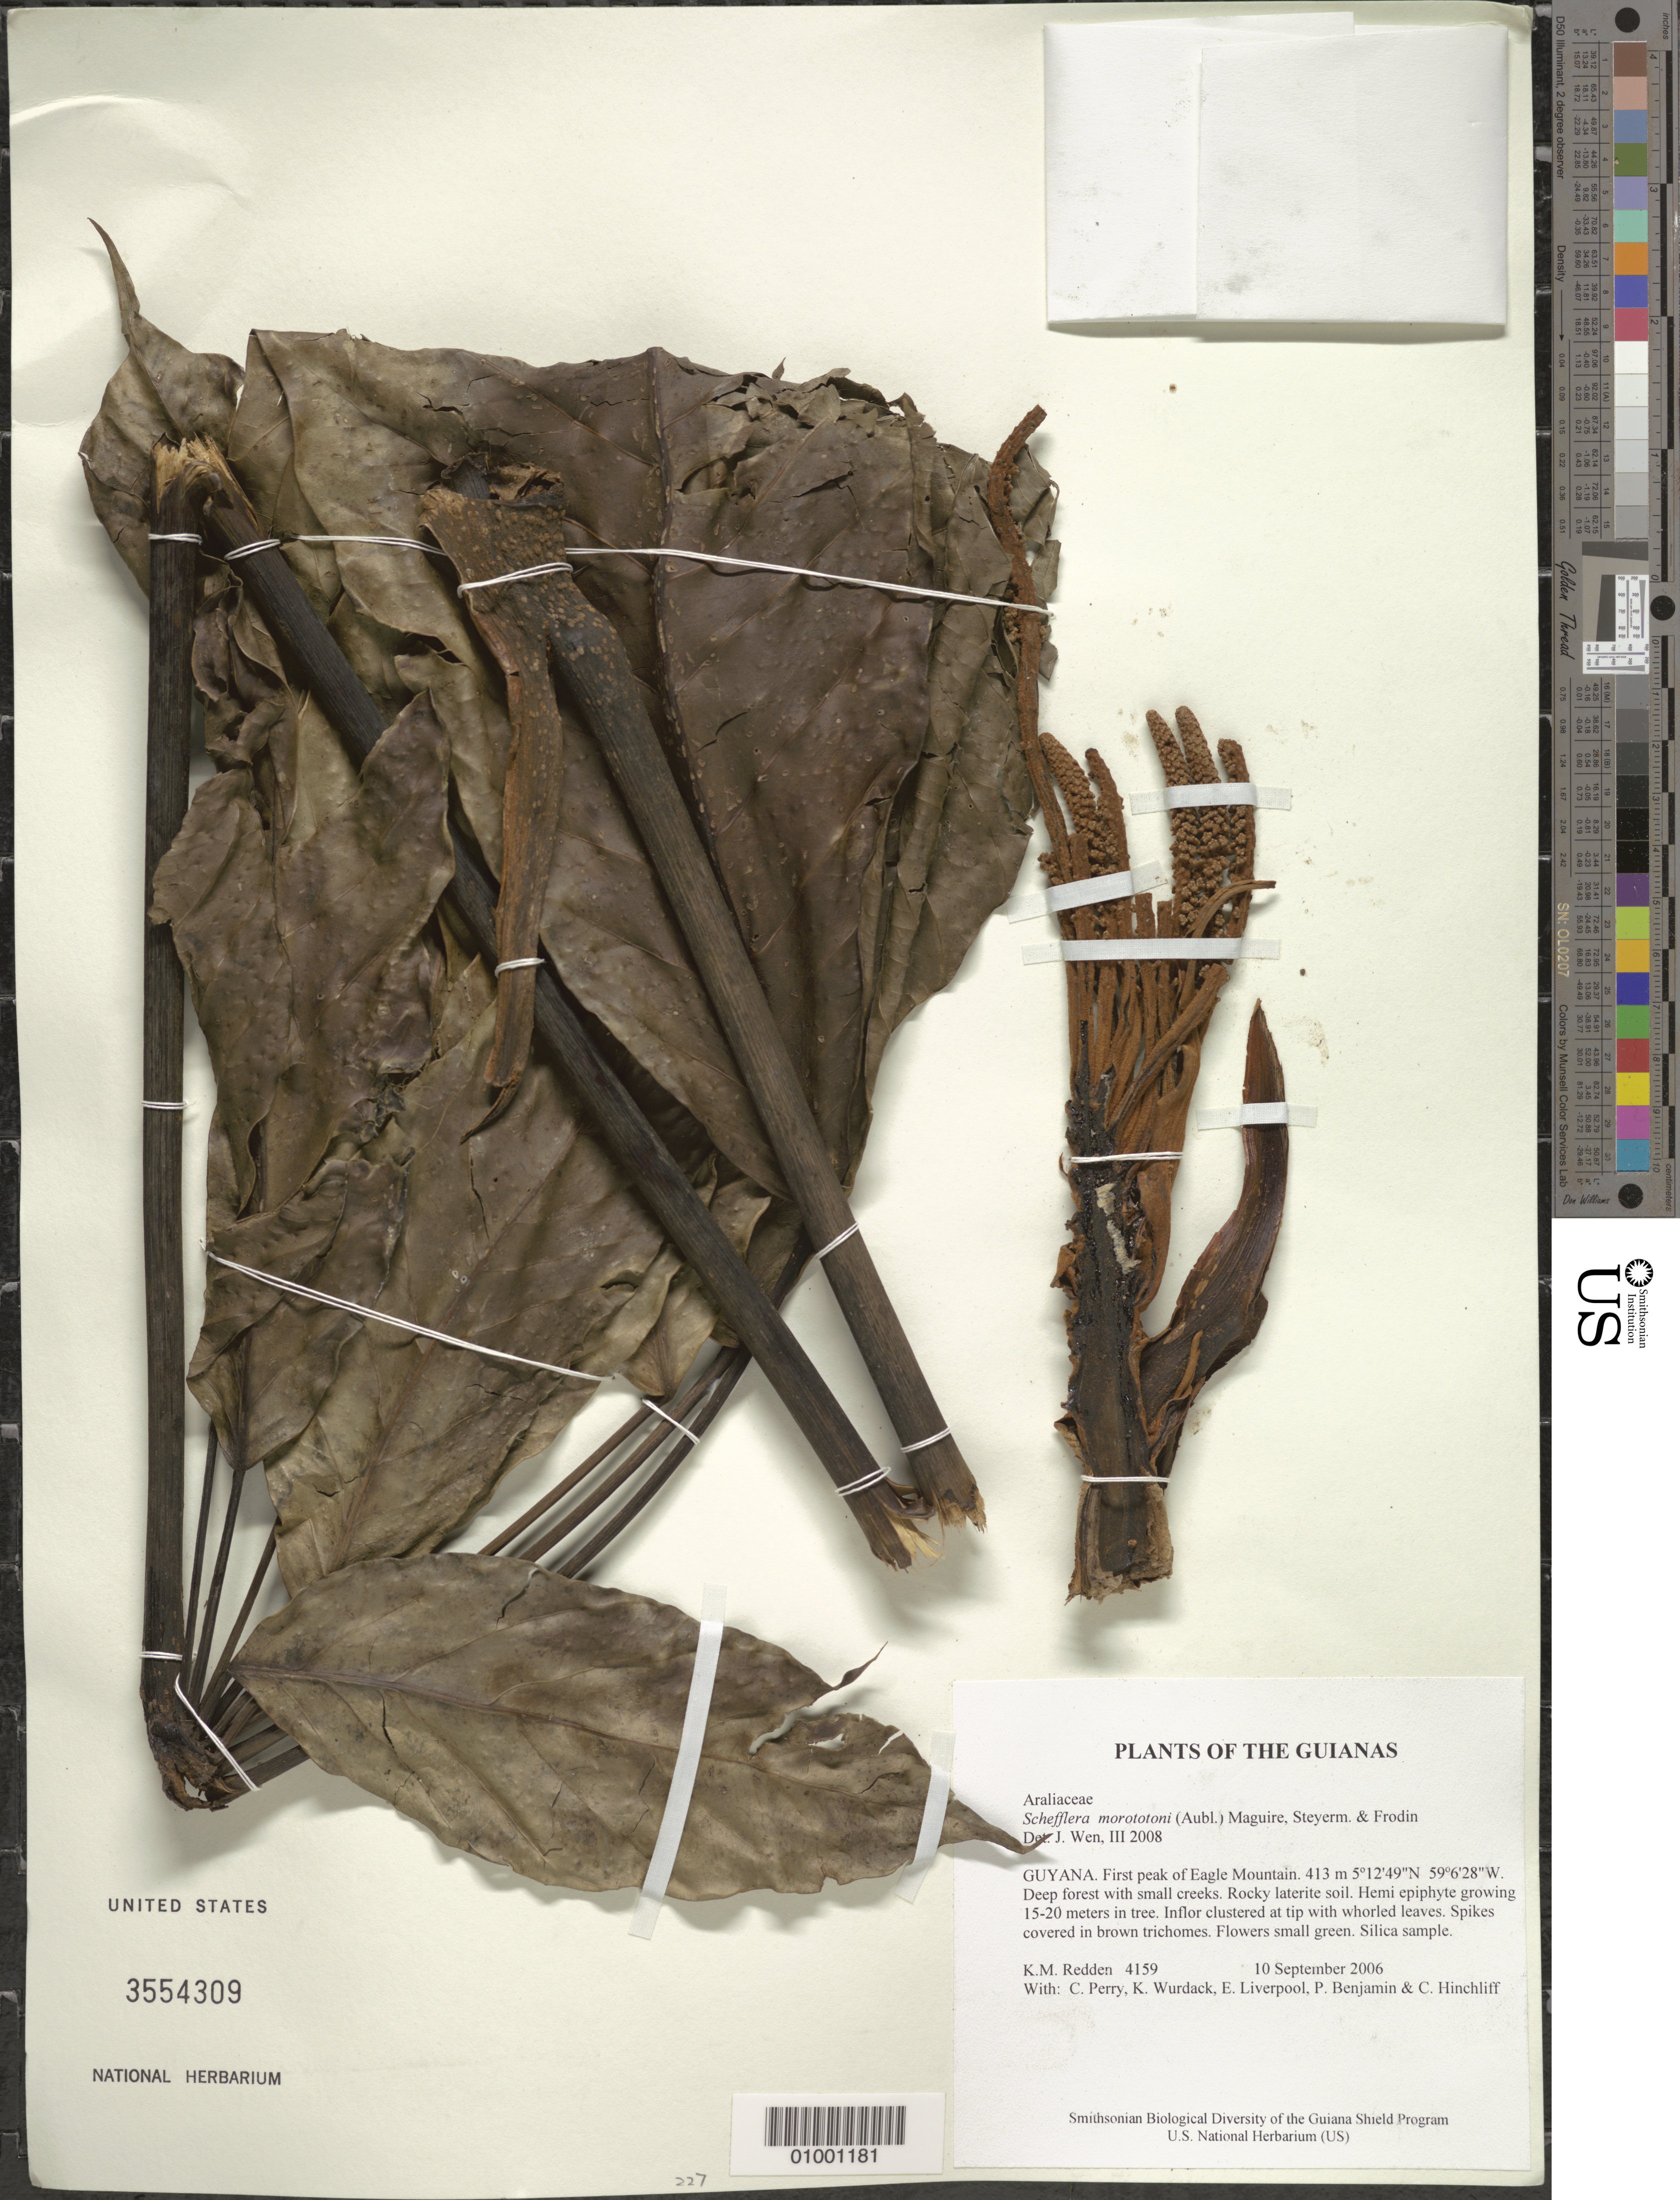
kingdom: Plantae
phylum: Tracheophyta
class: Magnoliopsida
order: Apiales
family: Araliaceae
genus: Schefflera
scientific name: Schefflera morototoni (Aubl.) Maguire, Steyerm. & Frodin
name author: (Aubl.) Maguire et al.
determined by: Wen, Jun, (BOT), Smithsonian Institution - National Museum of Natural History (UNITED STATES)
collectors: K. M. Redden, C. Perry, K. Wurdack, E. Liverpool, P. Benjamin & C. E. Hinchliff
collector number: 4159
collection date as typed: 10 September 2006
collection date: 2006-09-10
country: Guyana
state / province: Potaro-Siparuni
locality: First peak of Eagle Mountain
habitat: Deep forest with small creeks. Rocky laterite soil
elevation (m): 413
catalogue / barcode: US 3554309